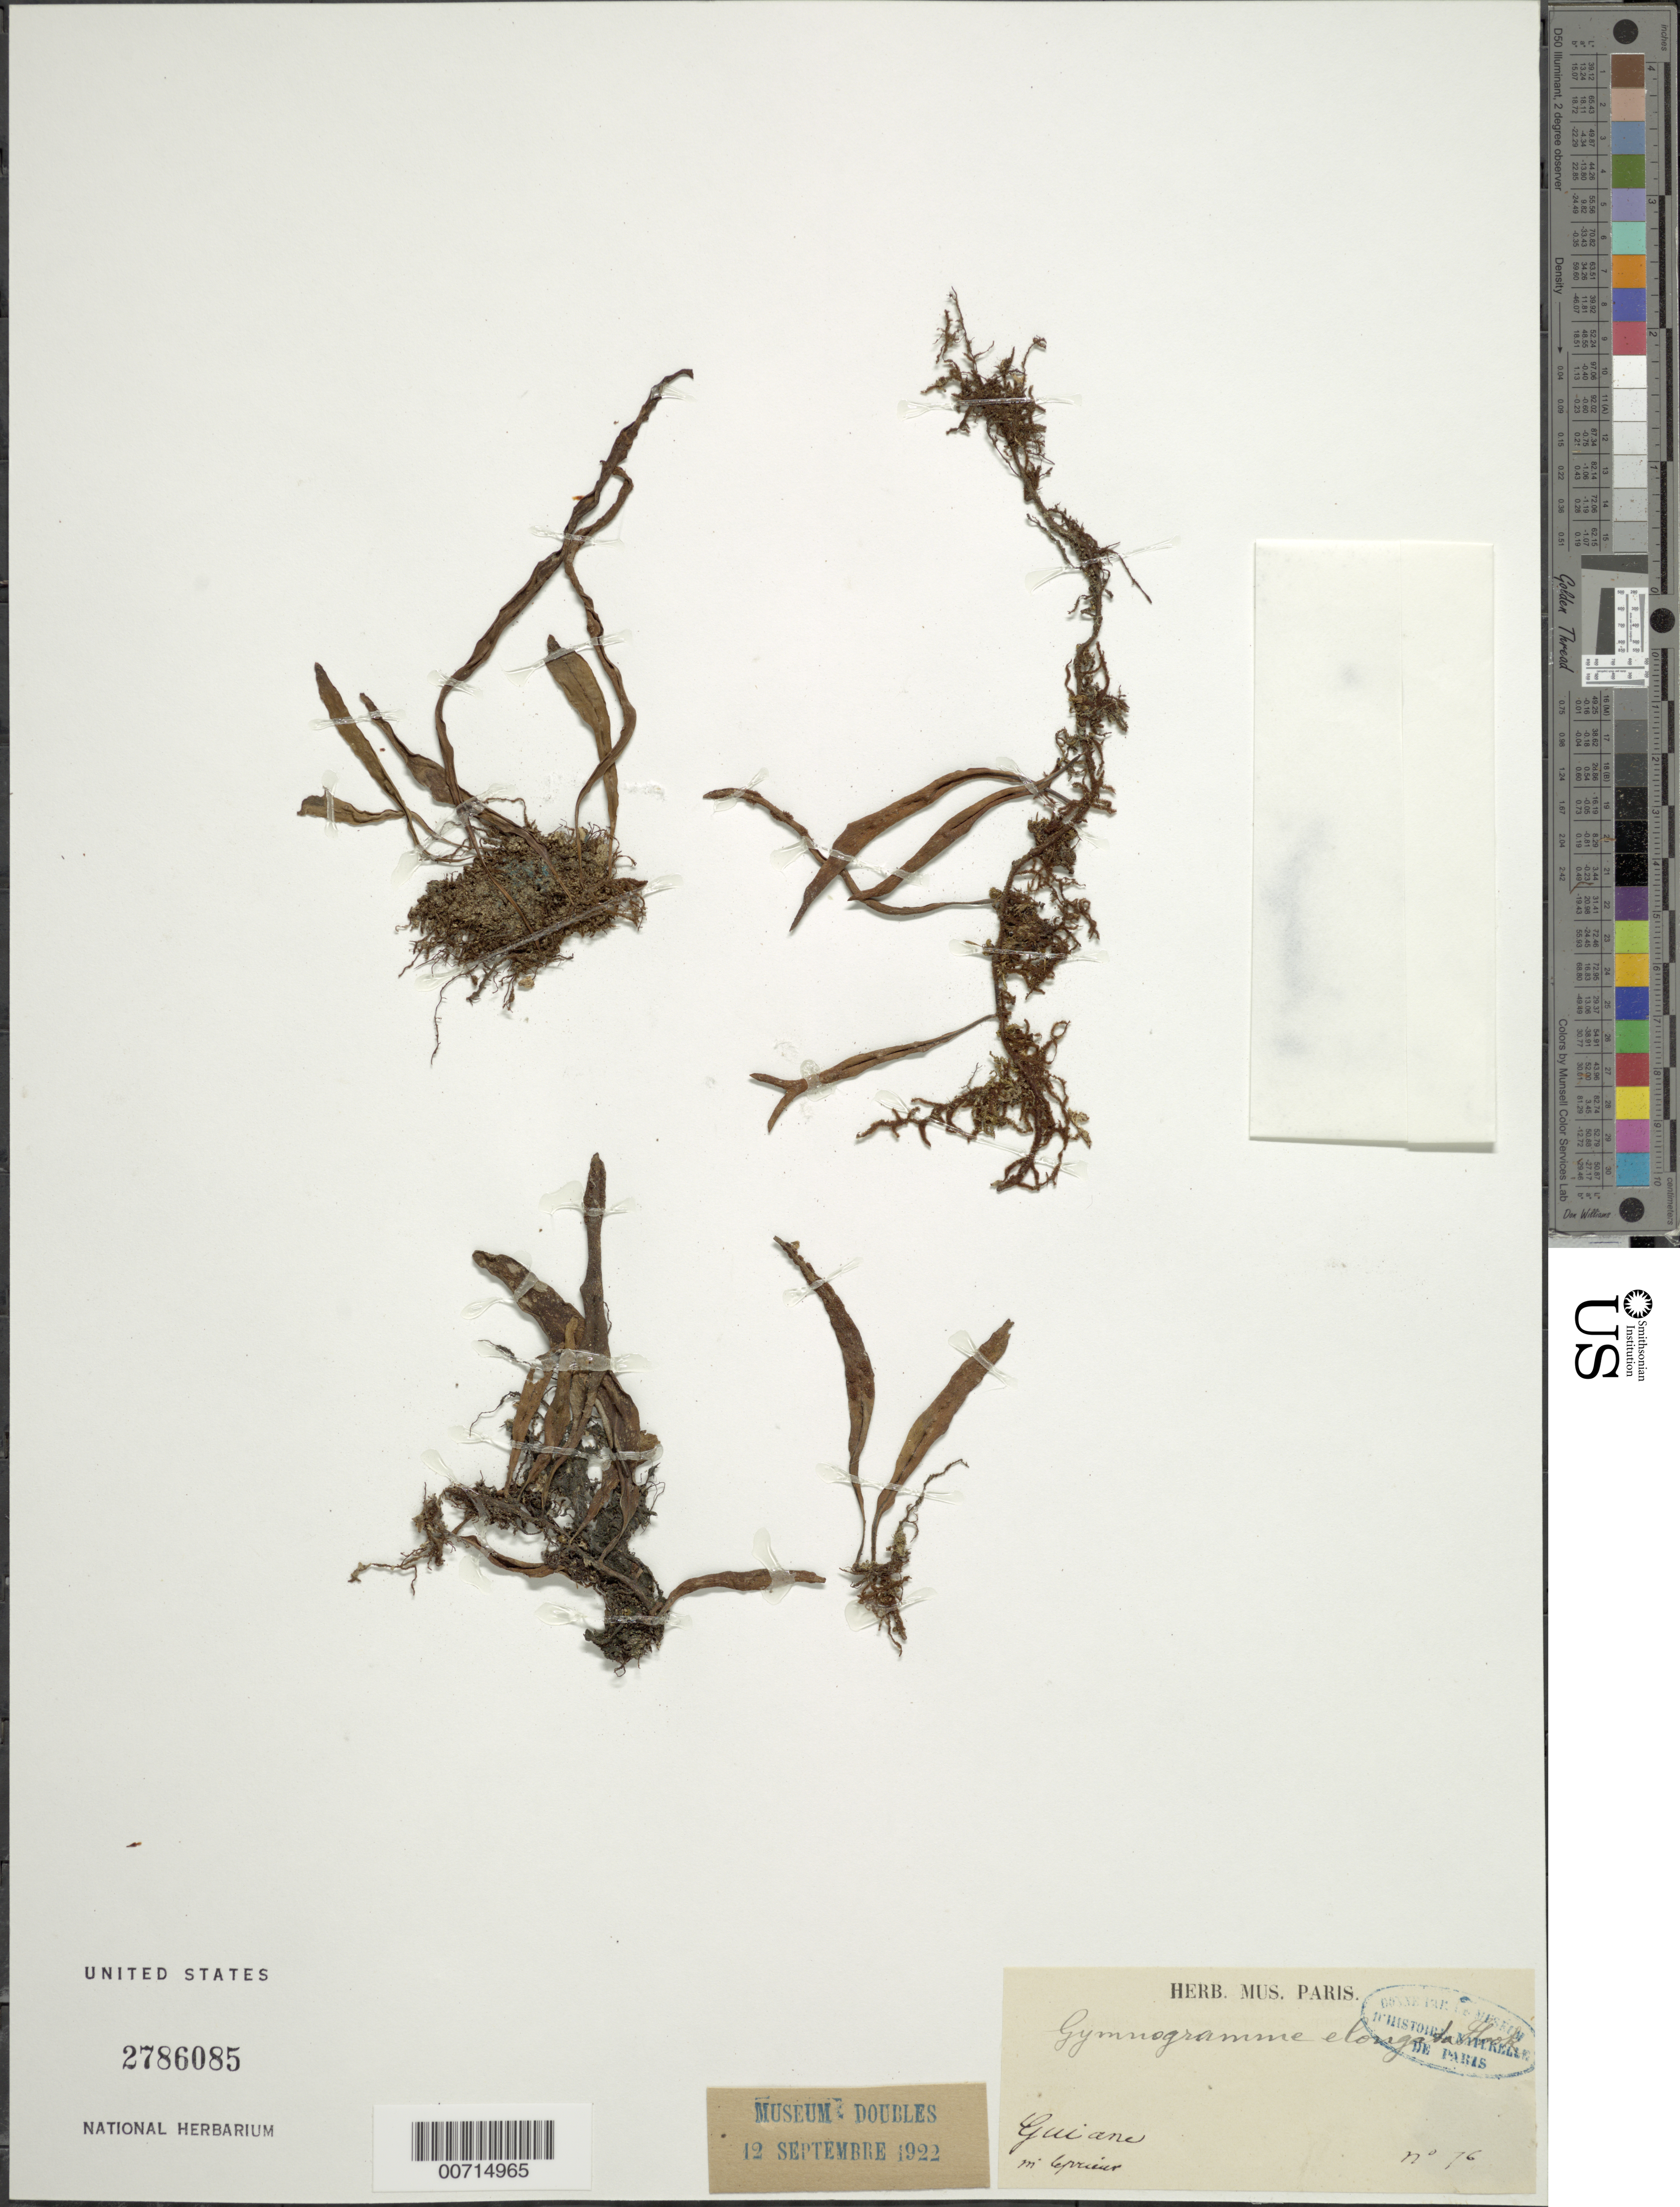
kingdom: Plantae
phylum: Tracheophyta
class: Polypodiopsida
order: Polypodiales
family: Polypodiaceae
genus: Pleopeltis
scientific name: Pleopeltis astrolepis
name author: (Liebm.) E. Fourn.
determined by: Boudrie, M.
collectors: F. M. R. Leprieur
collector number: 76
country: French Guiana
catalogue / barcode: US 2786085